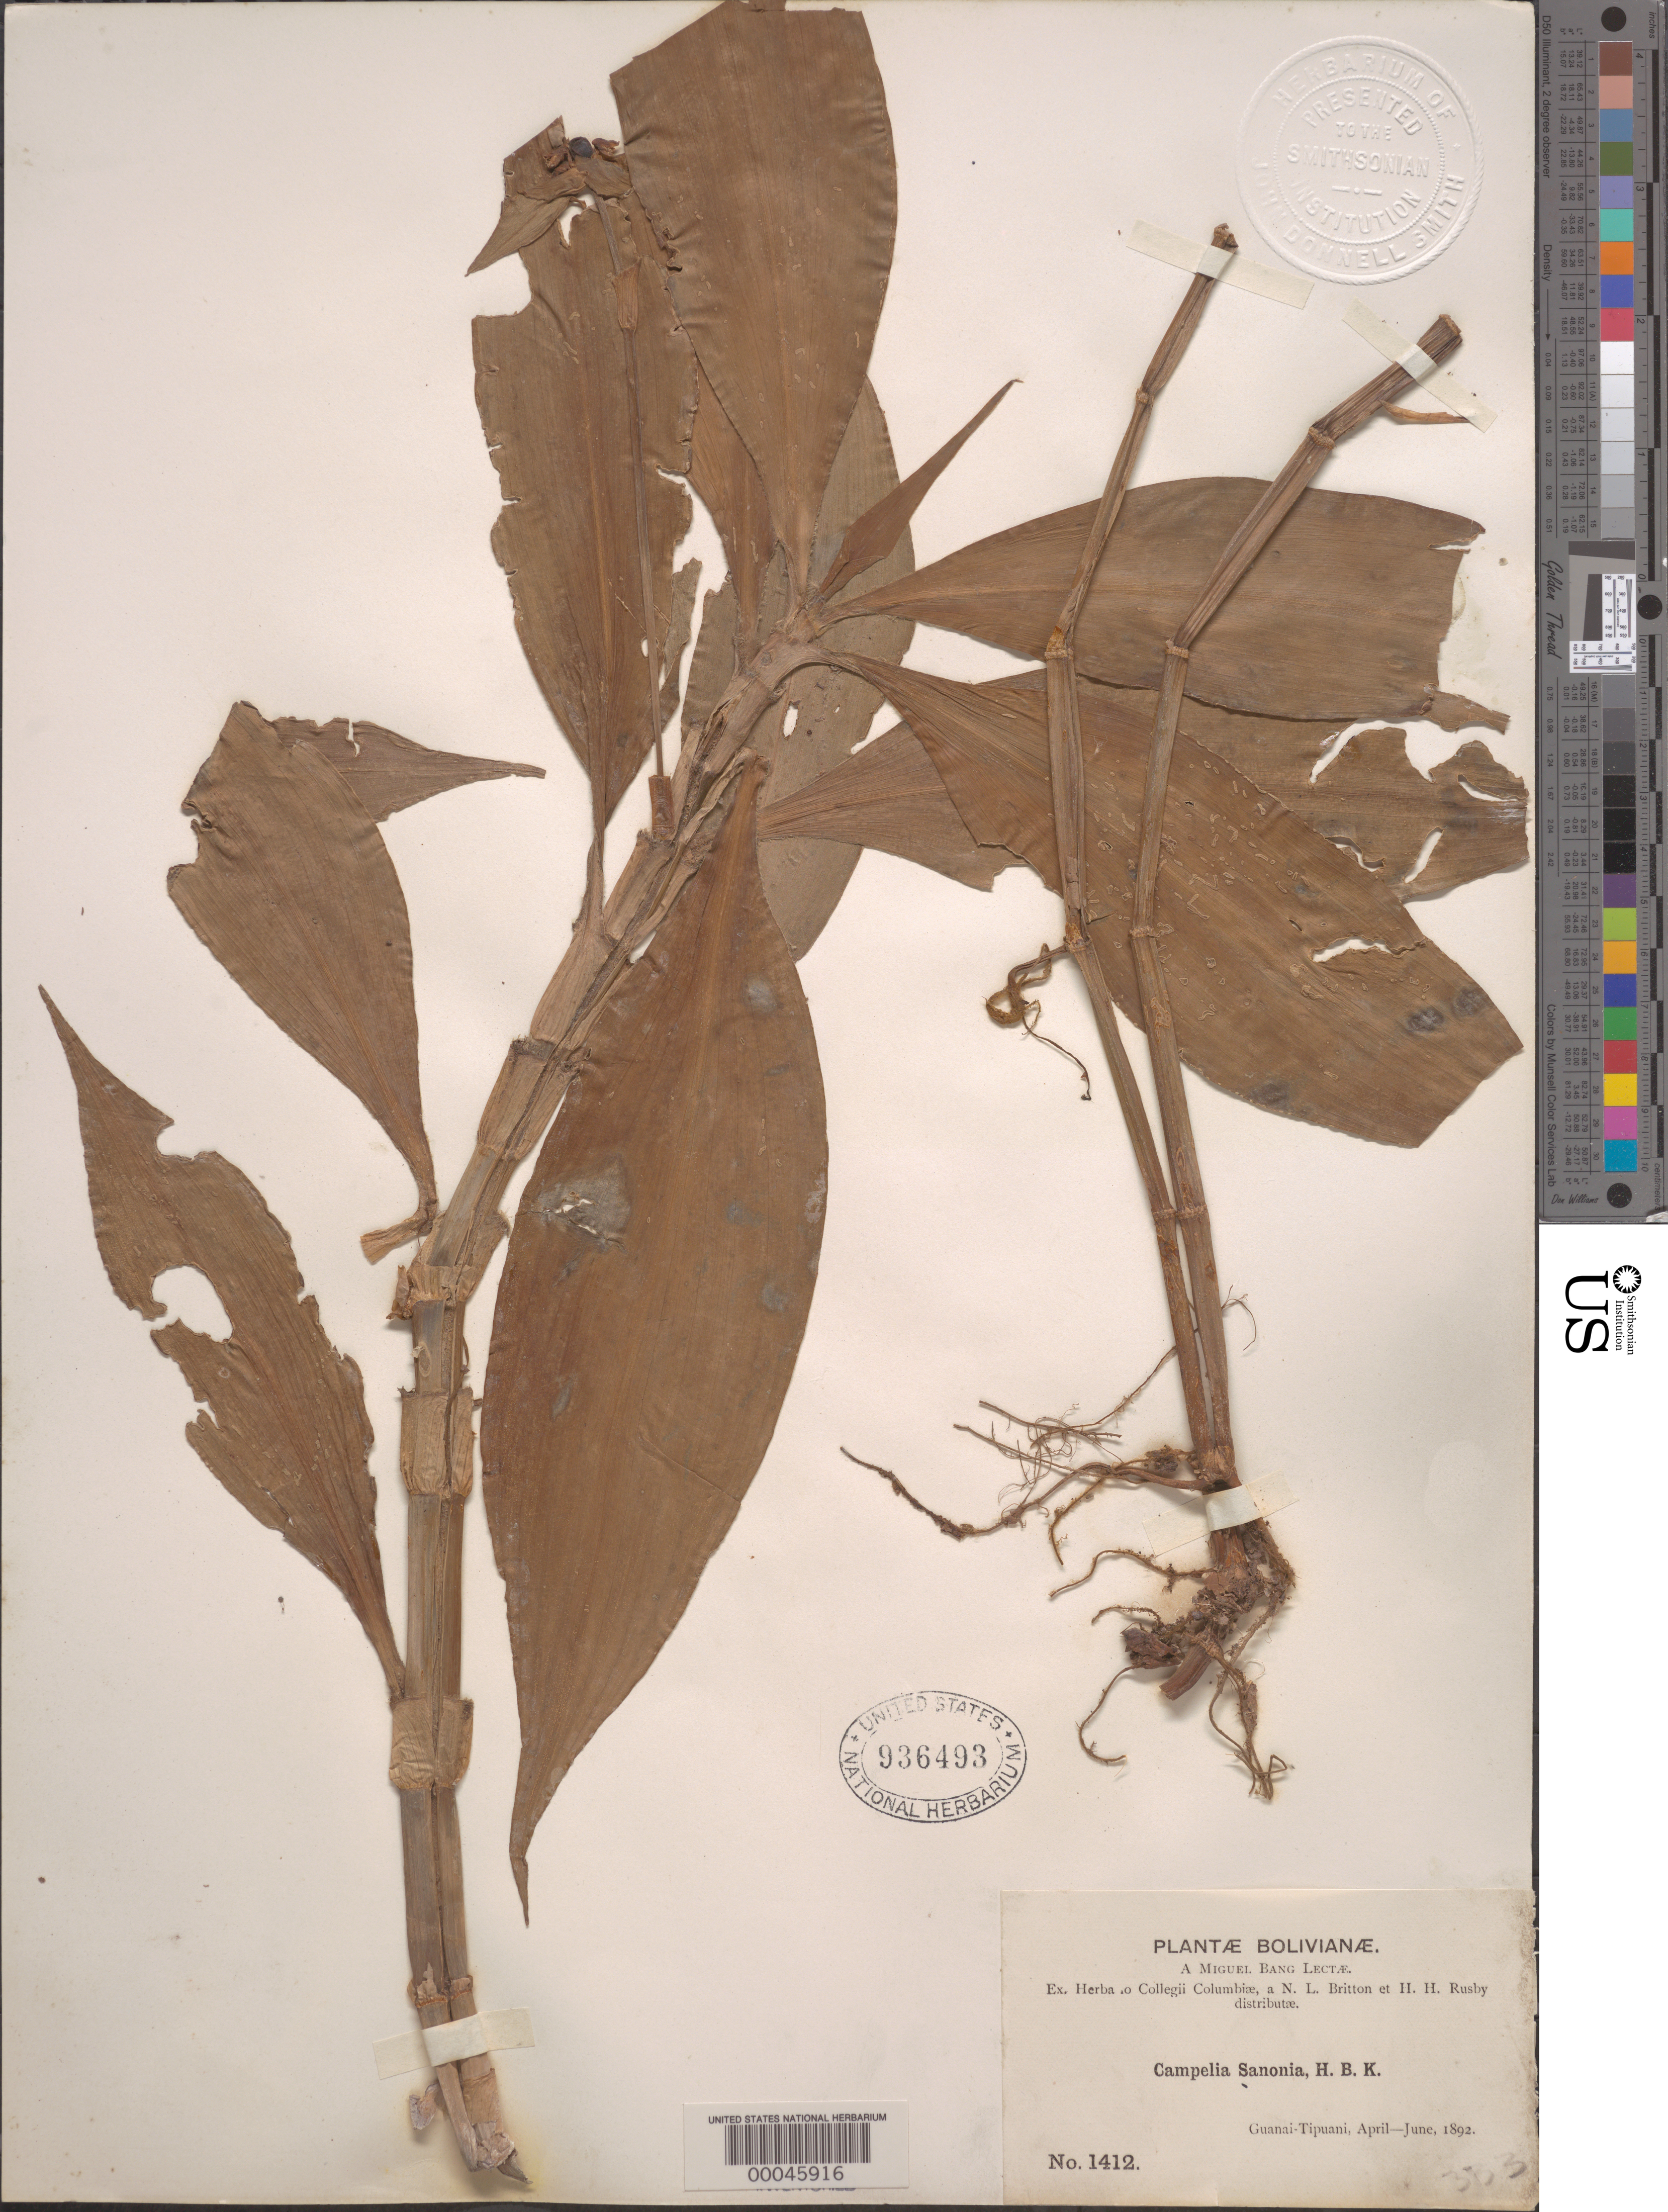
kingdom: Plantae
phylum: Tracheophyta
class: Liliopsida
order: Commelinales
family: Commelinaceae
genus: Tradescantia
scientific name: Tradescantia zanonia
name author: (L.) Sw.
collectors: M. Bang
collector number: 1412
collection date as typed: Apr 1892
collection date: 1892-04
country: Bolivia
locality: Guanai, Tipuani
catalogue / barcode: US 936493